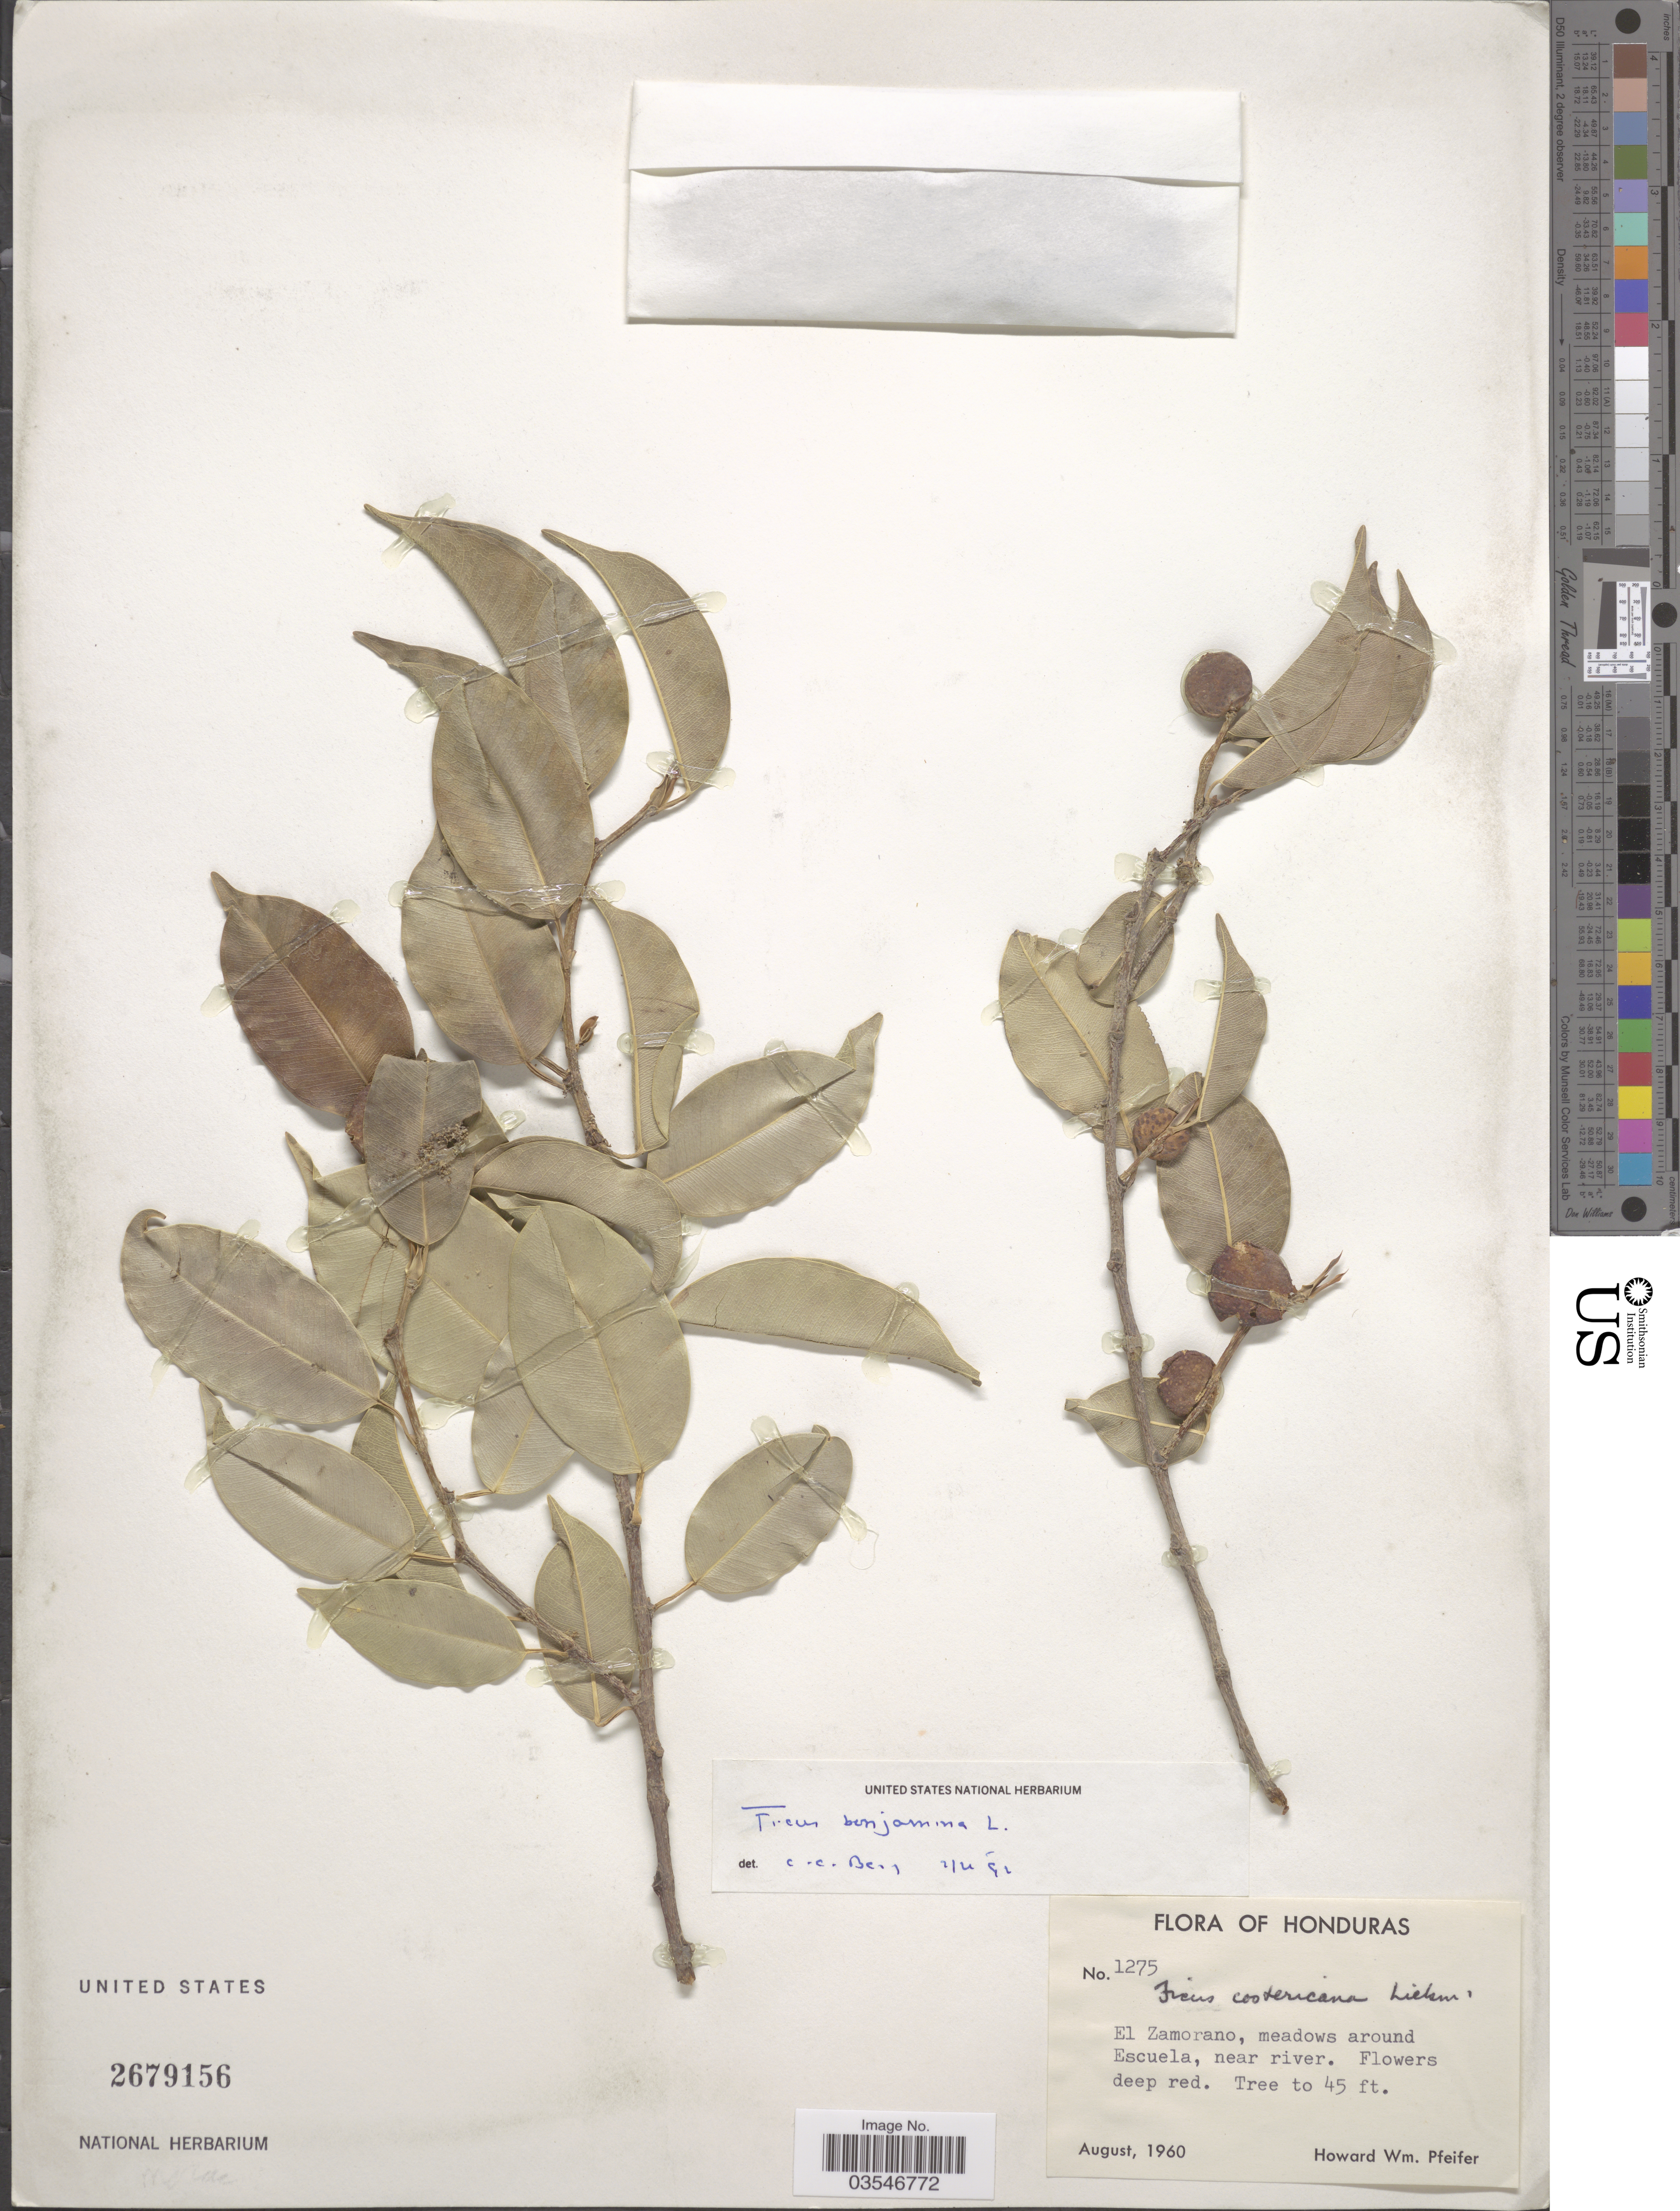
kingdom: Plantae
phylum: Tracheophyta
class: Magnoliopsida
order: Rosales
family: Moraceae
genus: Ficus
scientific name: Ficus benjamina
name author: L.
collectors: H. W. Pfeifer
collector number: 1275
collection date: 1960-08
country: Honduras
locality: El Zamorano, meadows around Escuela, near river.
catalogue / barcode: US 2679156